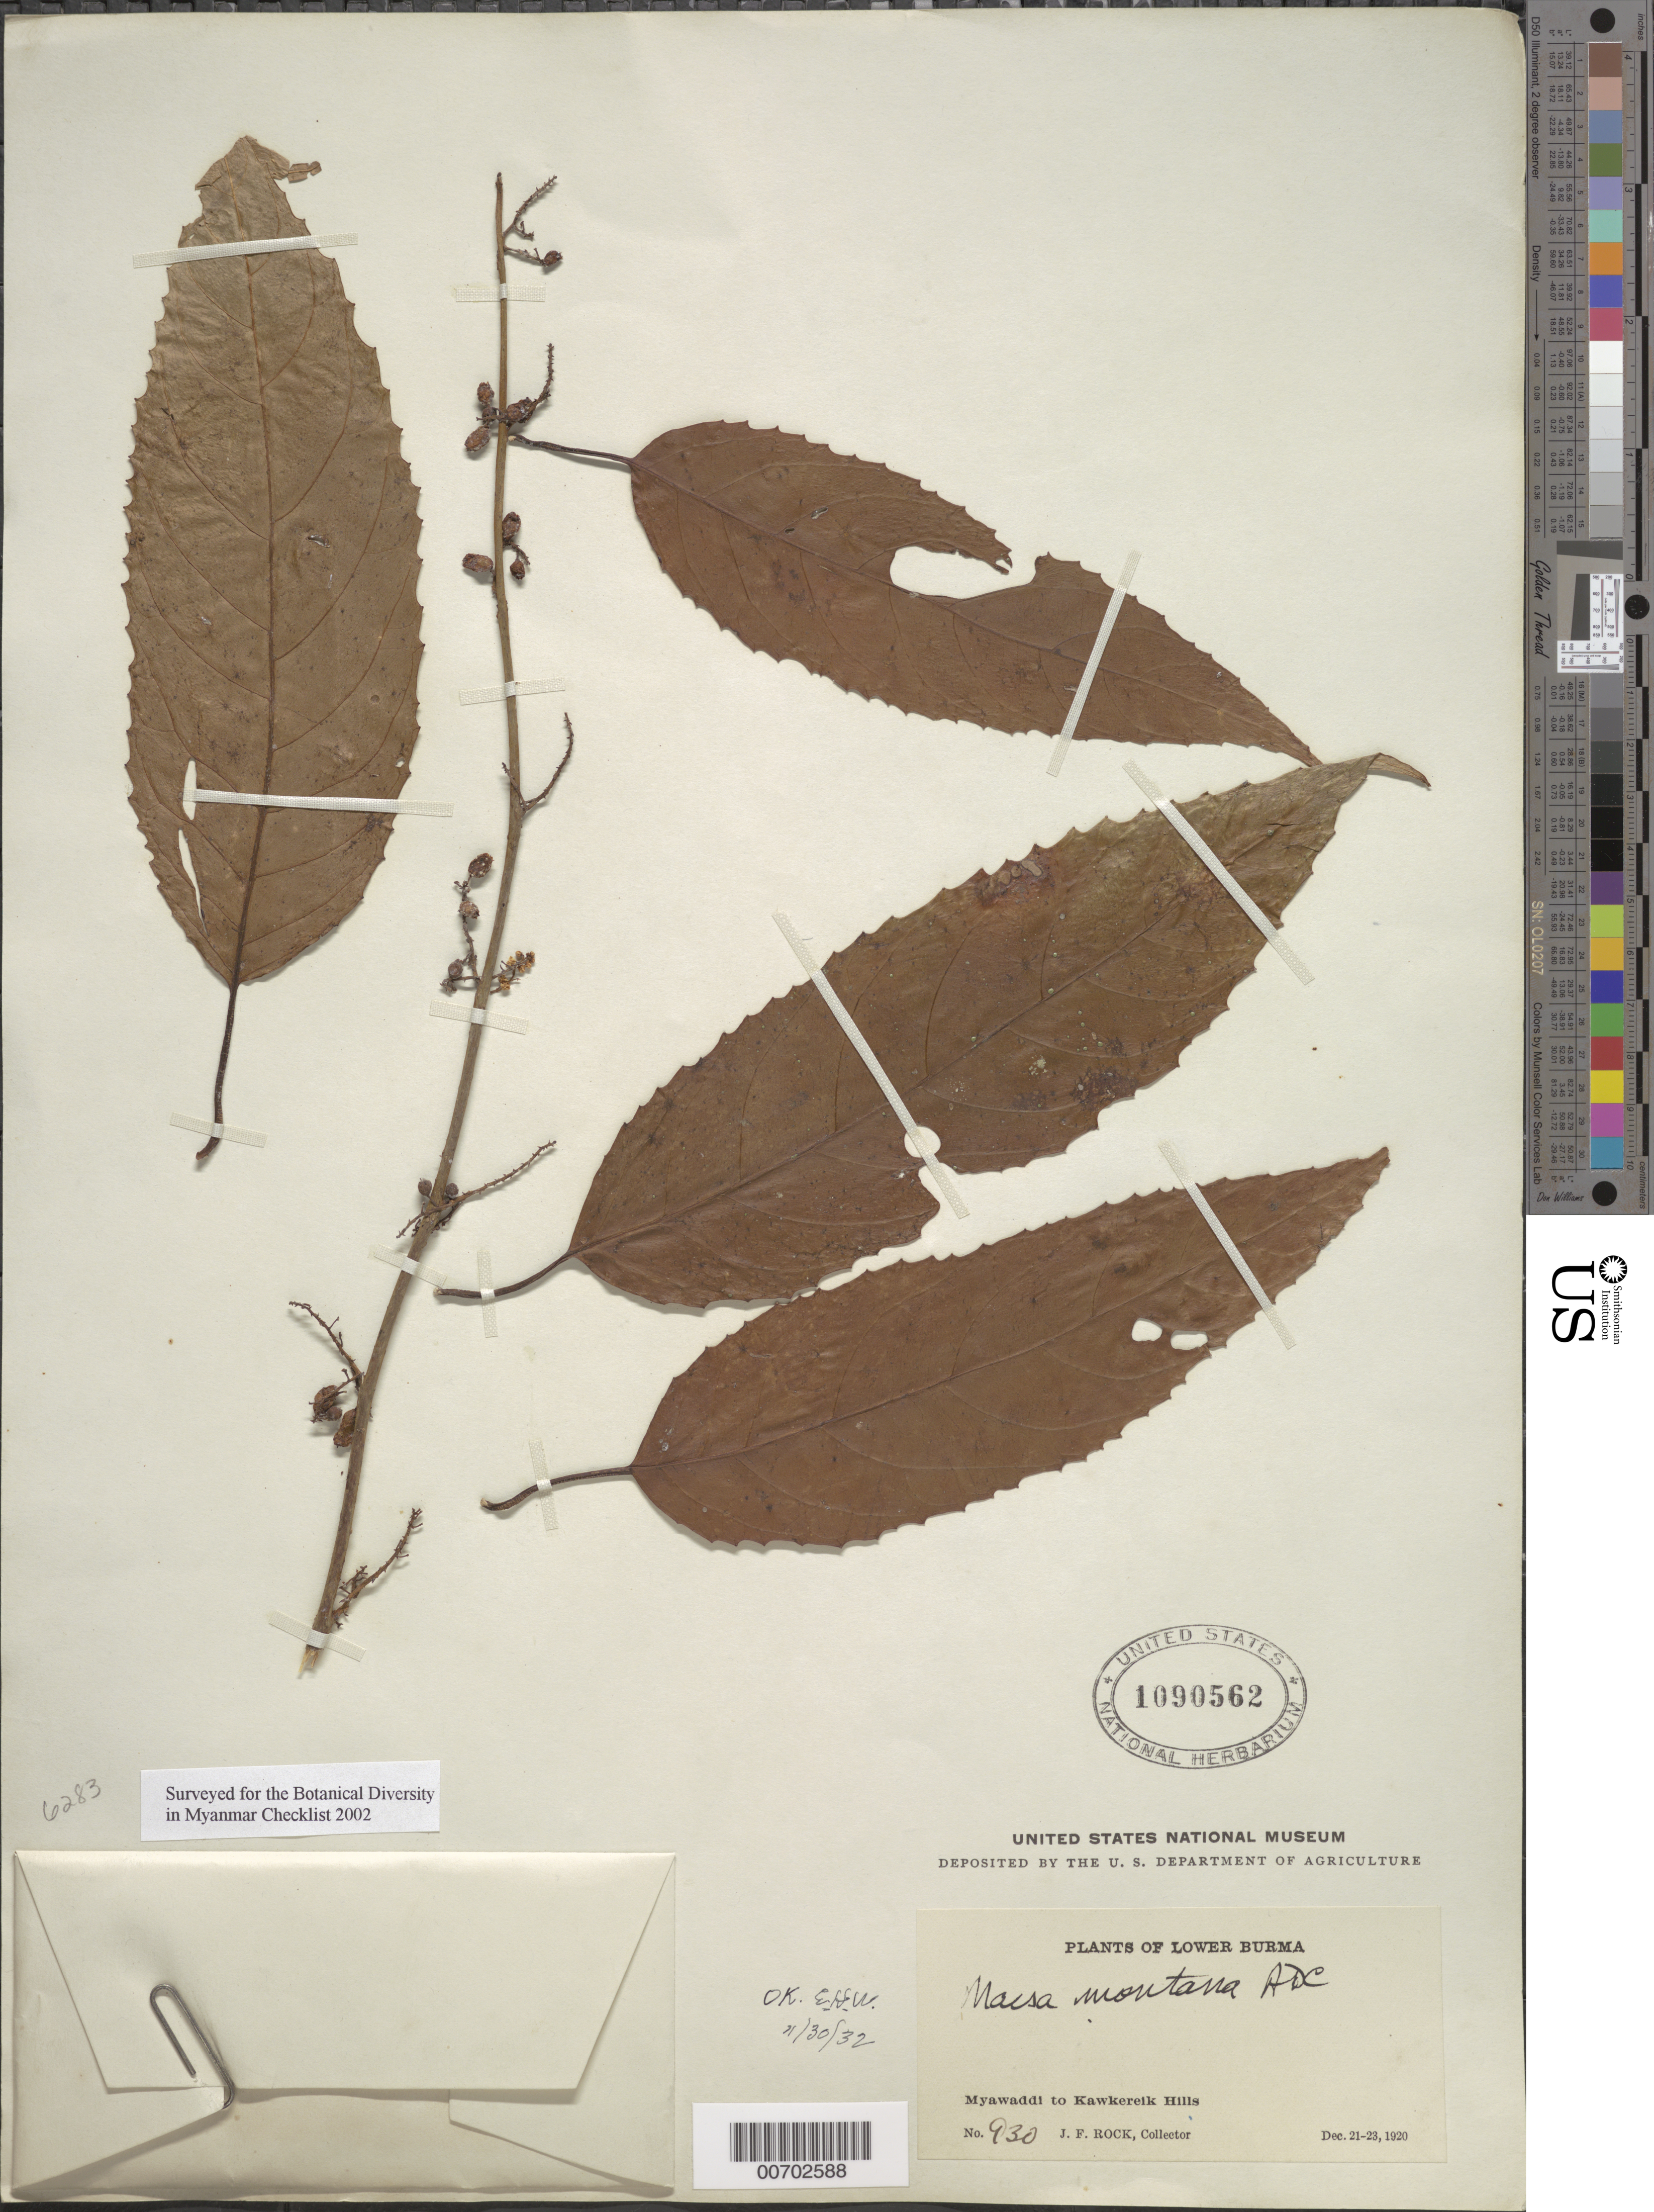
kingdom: Plantae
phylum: Tracheophyta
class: Magnoliopsida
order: Ericales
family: Primulaceae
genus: Maesa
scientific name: Maesa montana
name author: A. DC.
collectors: J. F. Rock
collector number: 930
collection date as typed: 21 Dec 1920 to 23 Dec 1920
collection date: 1920-12-21/1920-12-23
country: Myanmar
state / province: Kawthule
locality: Myawaddi to Kawkereik Hills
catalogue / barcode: US 1090562